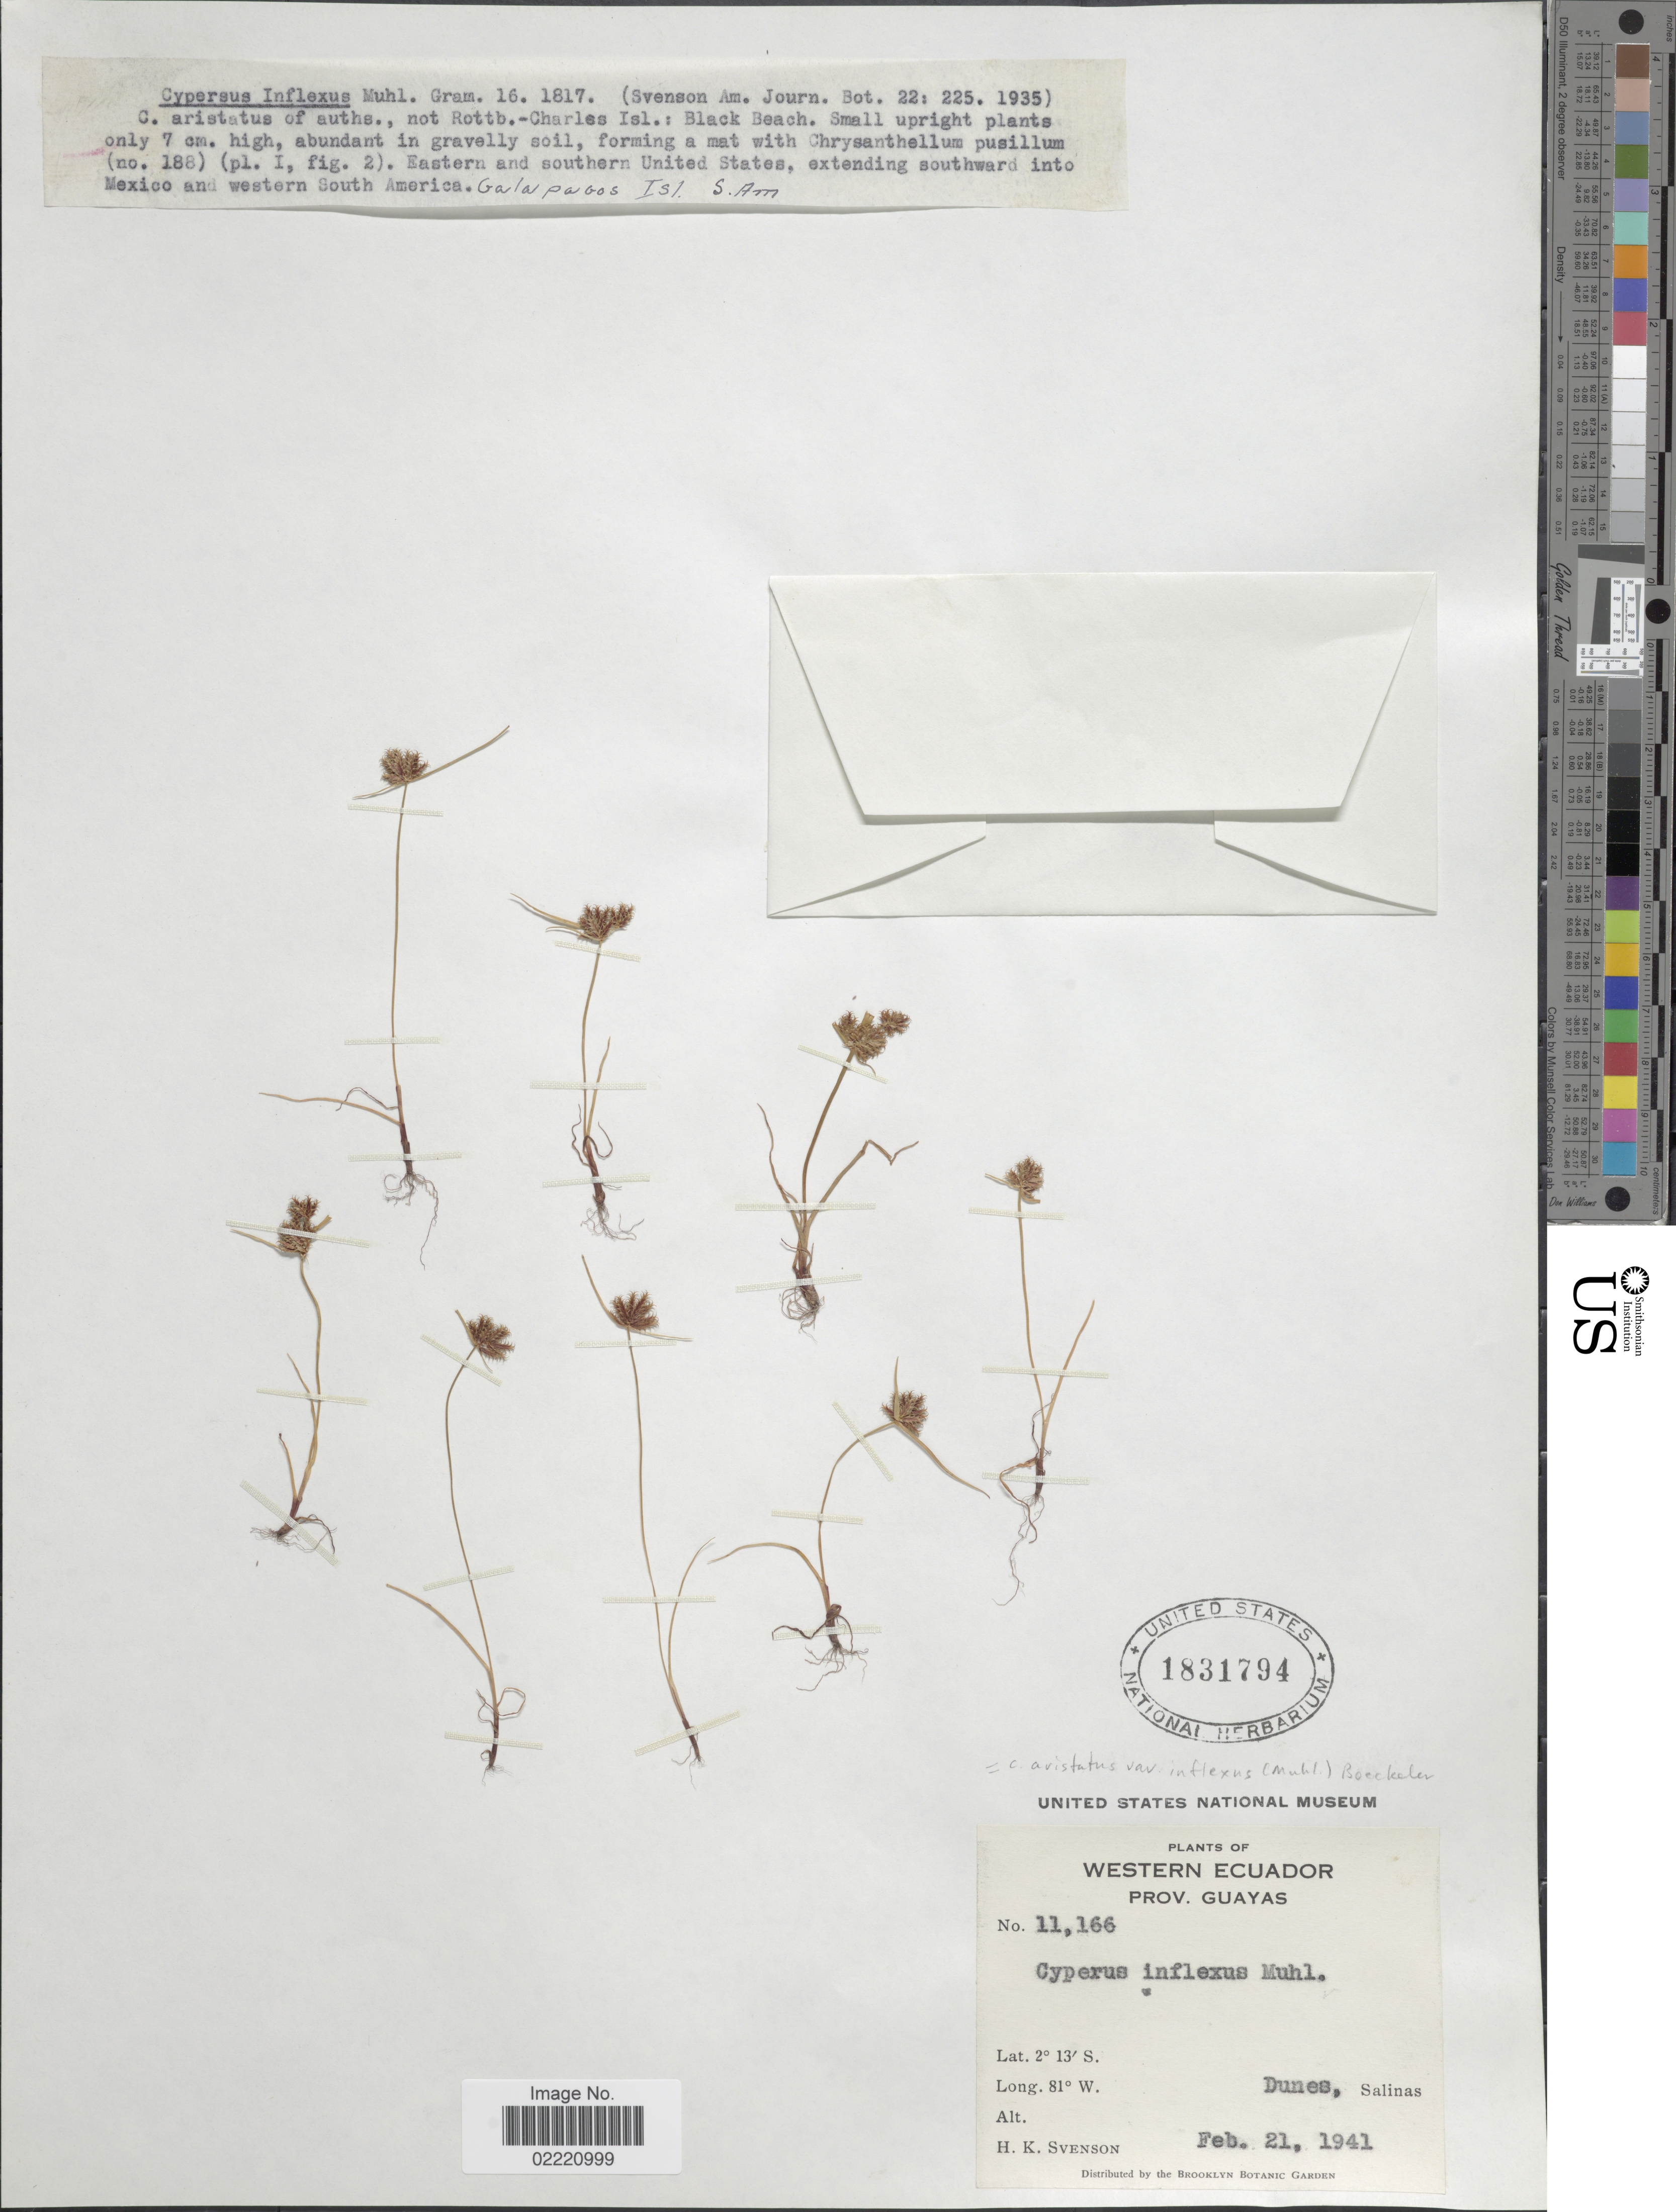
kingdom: Plantae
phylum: Tracheophyta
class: Liliopsida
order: Poales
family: Cyperaceae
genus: Cyperus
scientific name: Cyperus squarrosus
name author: L.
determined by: Strong, Mark T., (BOT), Smithsonian Institution - National Museum of Natural History (UNITED STATES)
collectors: H. K. Svenson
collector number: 11166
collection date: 1941-02-21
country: Ecuador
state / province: Guayas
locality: Western Ecuador, Dunes, Salinas.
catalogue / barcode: US 1831794